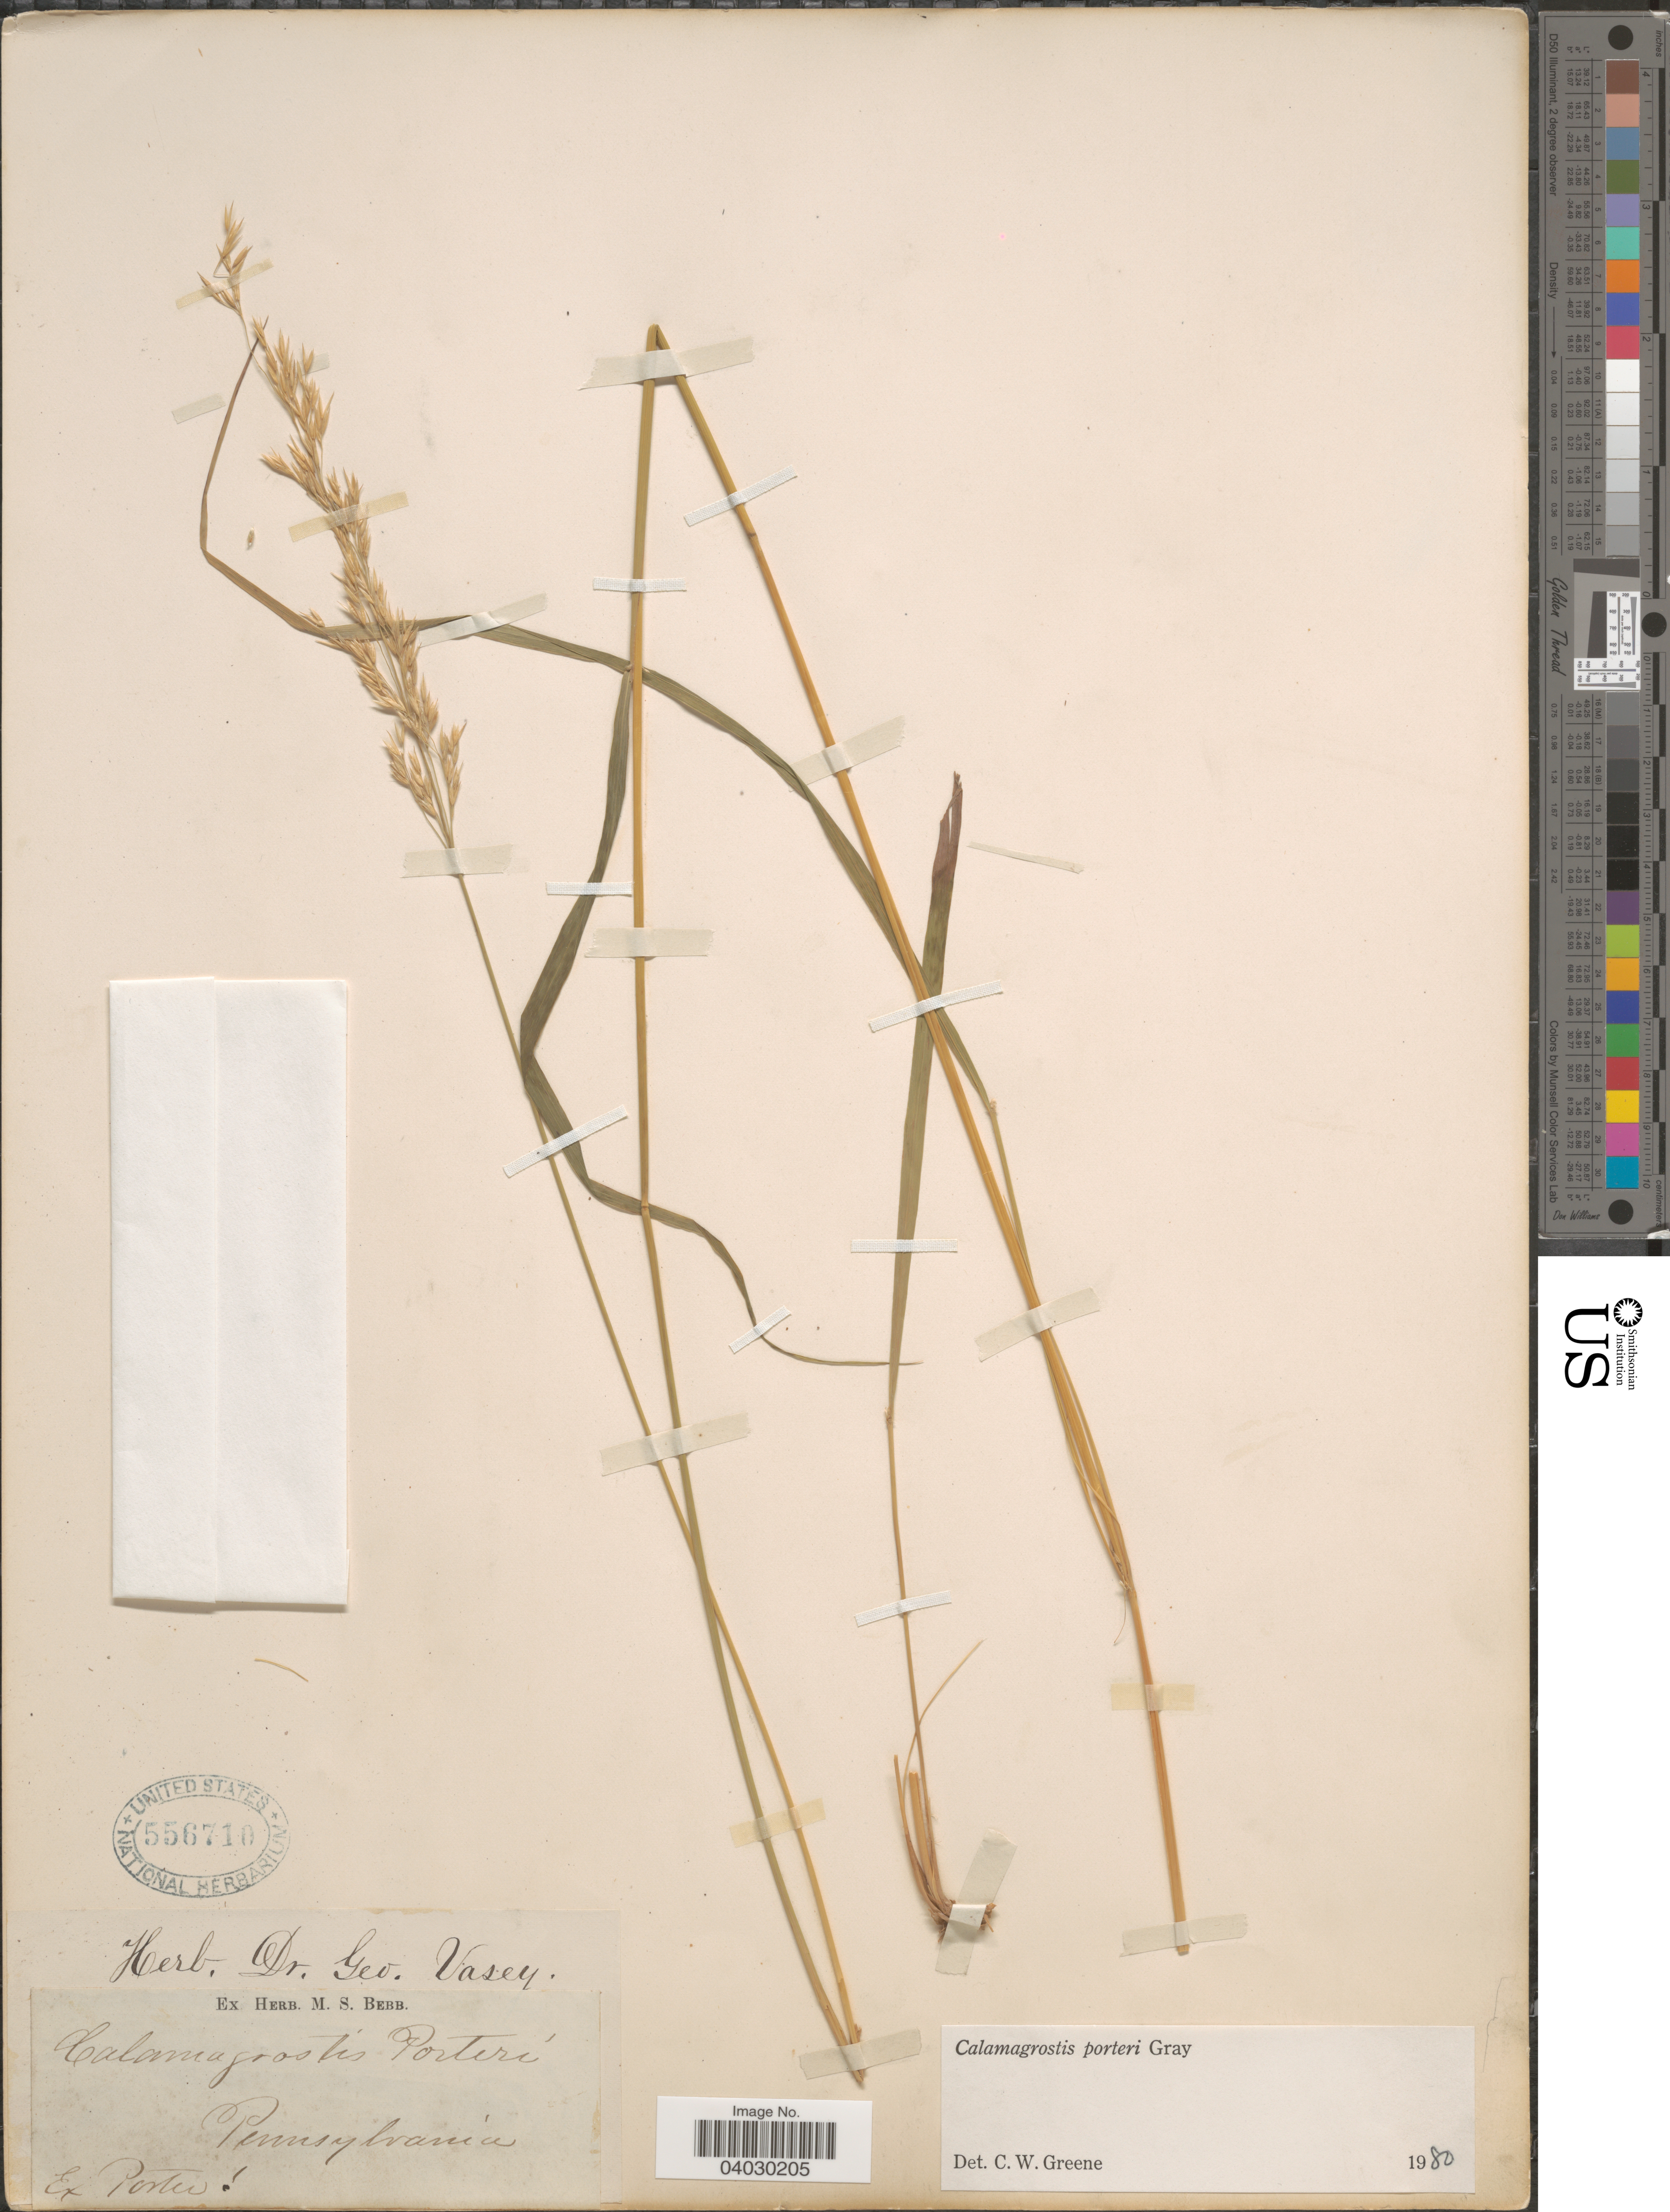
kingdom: Plantae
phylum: Tracheophyta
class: Liliopsida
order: Poales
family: Poaceae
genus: Calamagrostis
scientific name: Calamagrostis porteri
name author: A. Gray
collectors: -- Porter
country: United States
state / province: Pennsylvania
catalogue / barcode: US 556710